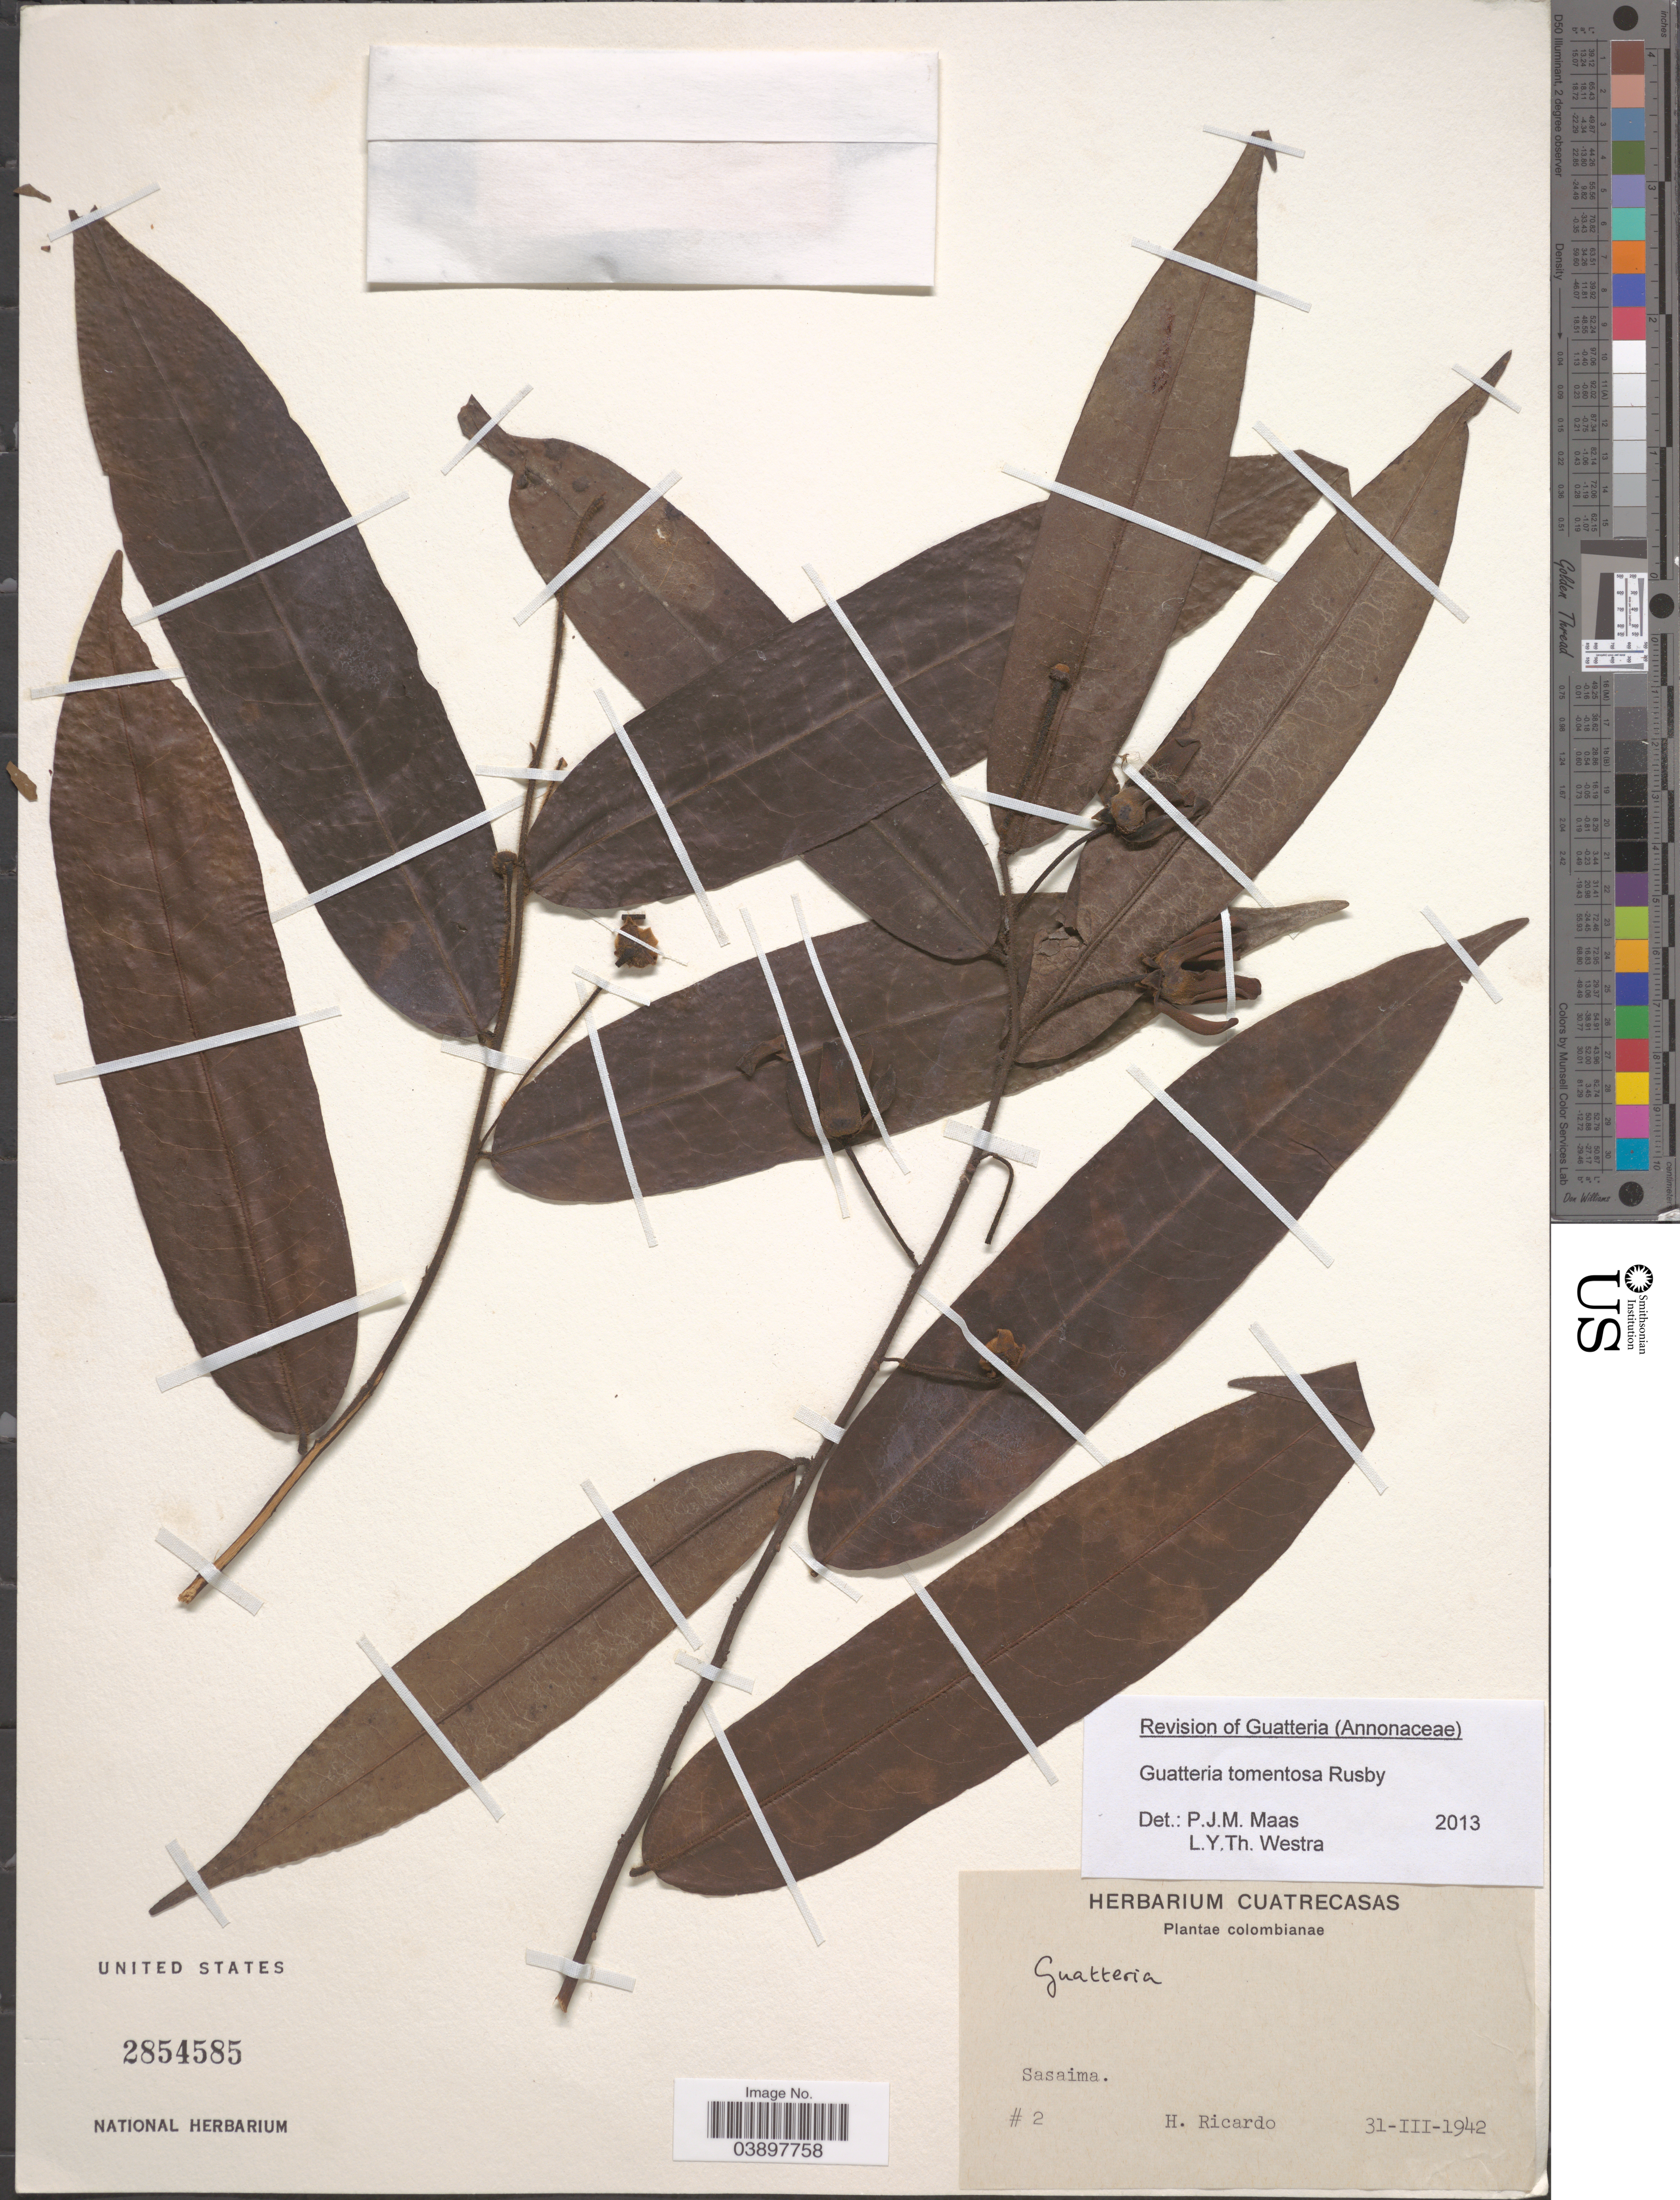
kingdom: Plantae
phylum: Tracheophyta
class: Magnoliopsida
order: Magnoliales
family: Annonaceae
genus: Guatteria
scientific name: Guatteria tomentosa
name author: Rusby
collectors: H. Ricardo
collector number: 2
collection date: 1942-03-31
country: Colombia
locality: Saisama.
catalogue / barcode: US 2854585